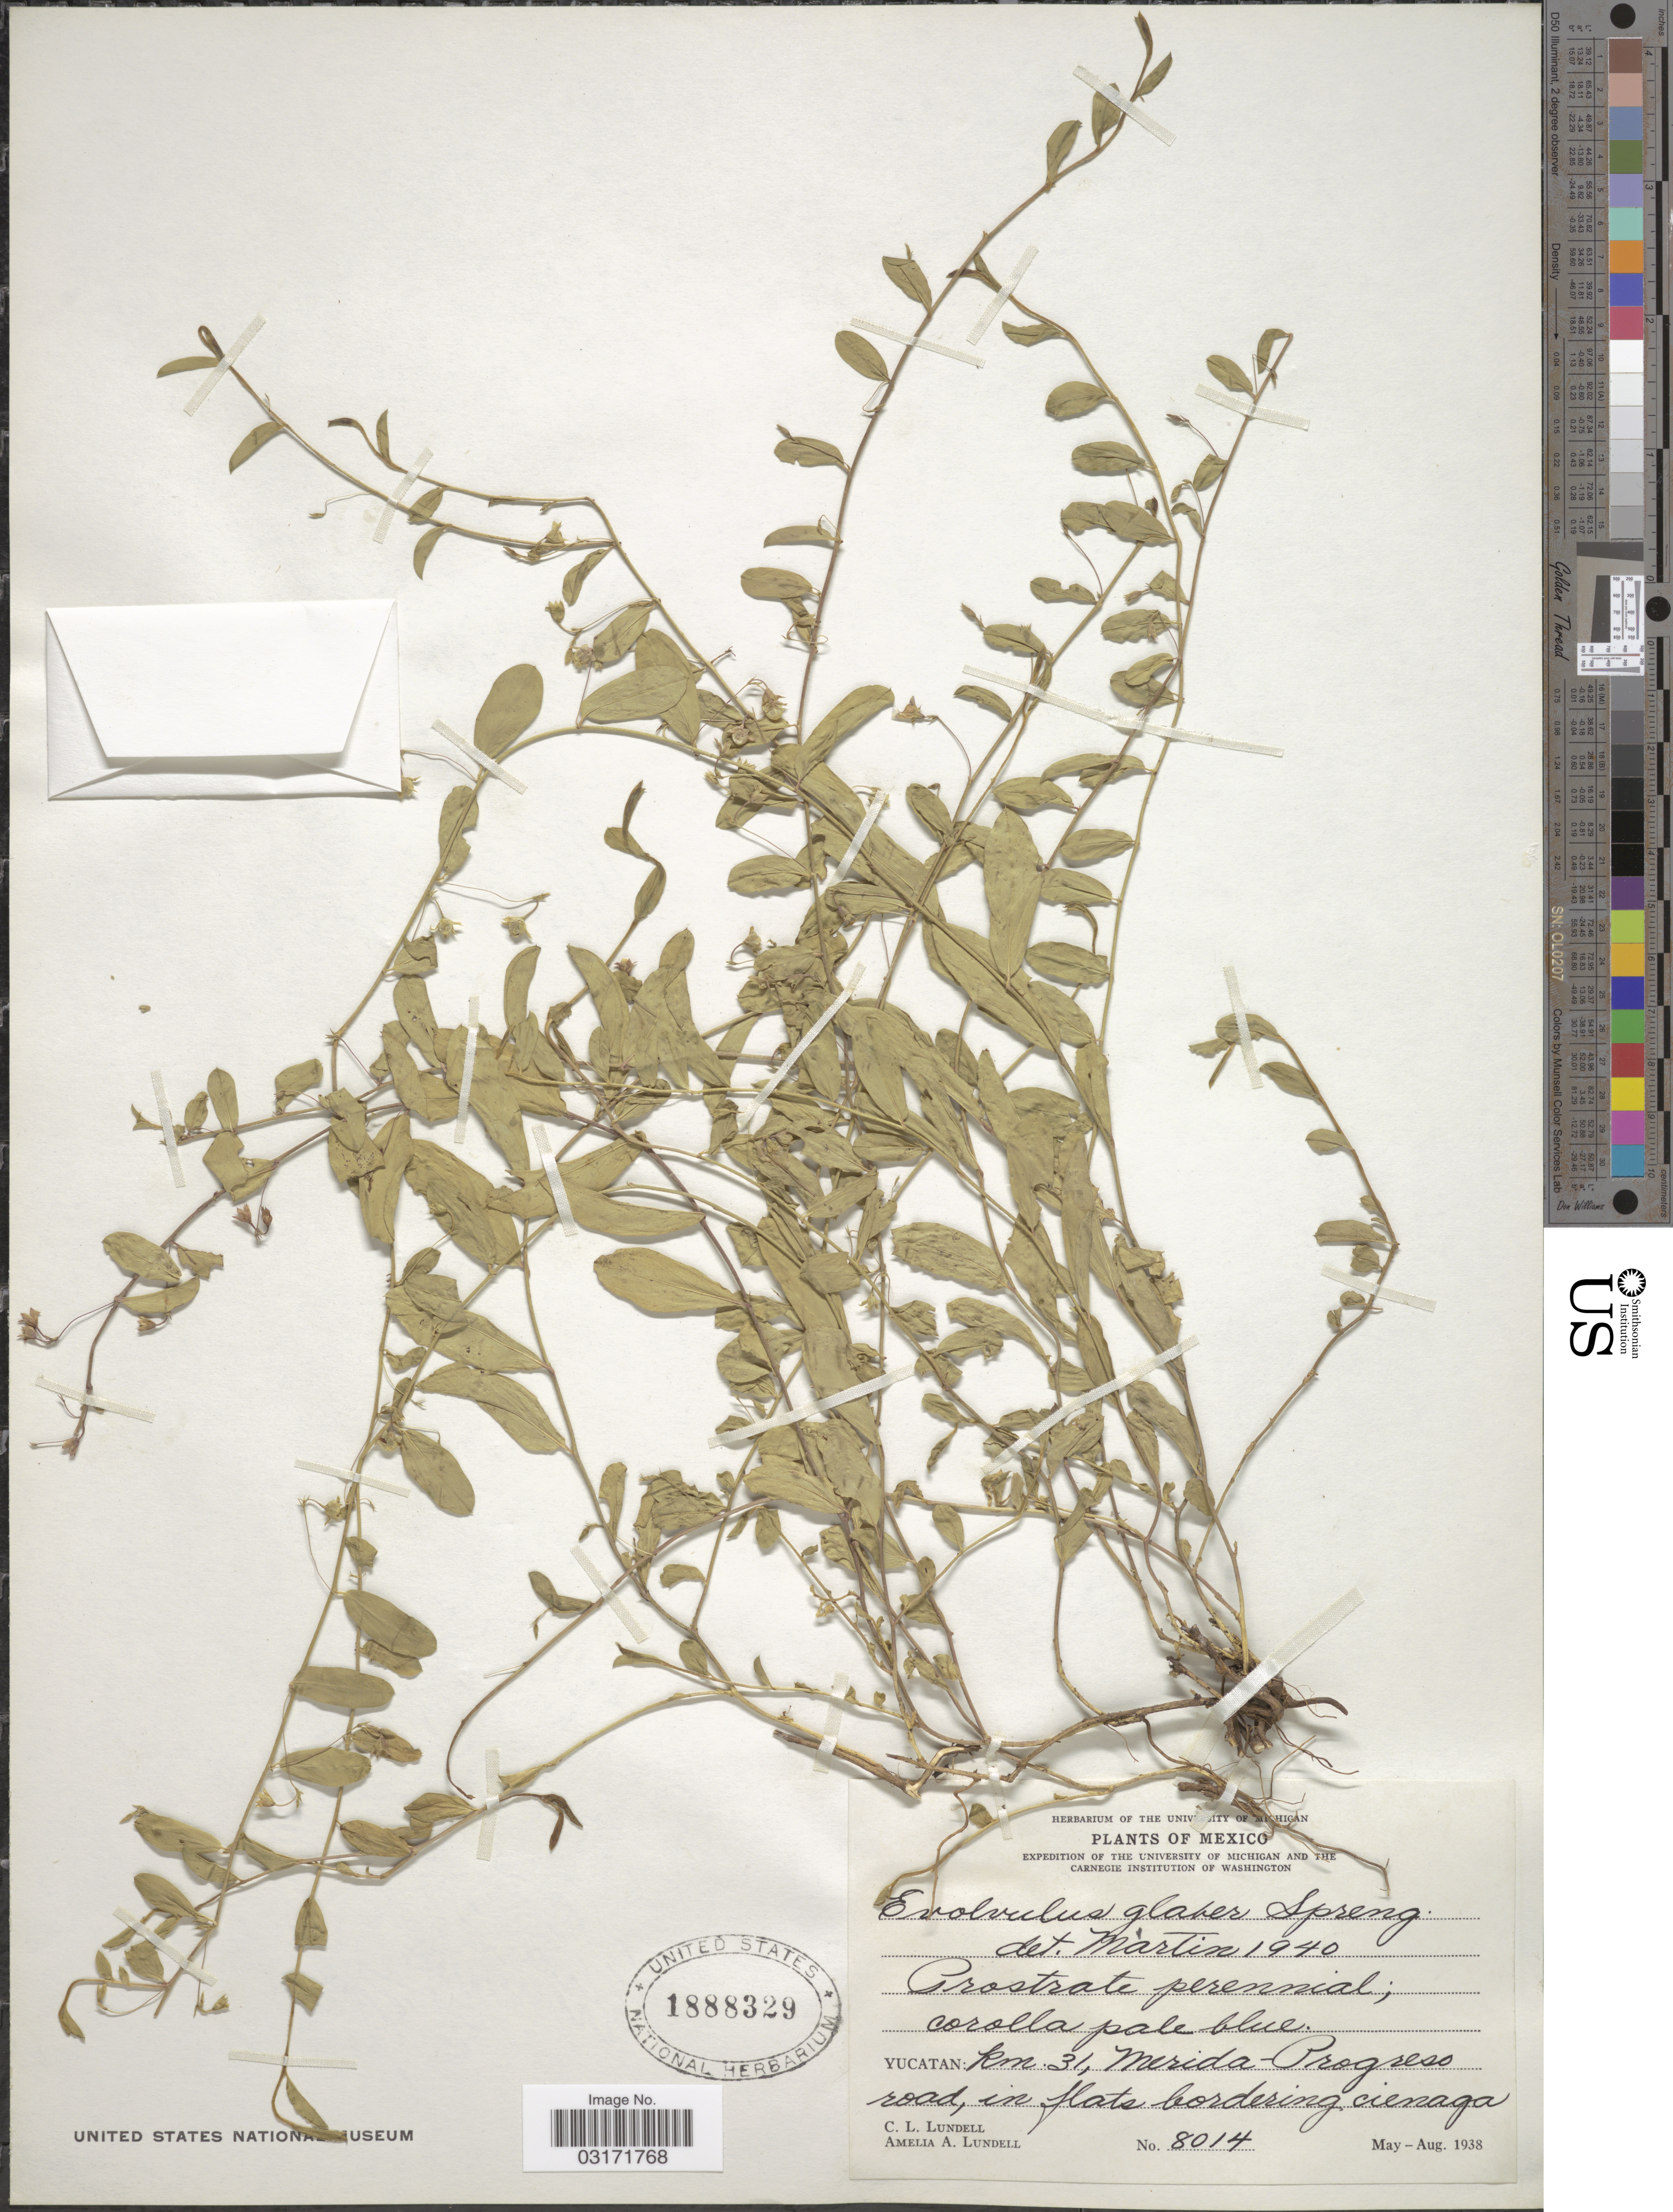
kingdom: Plantae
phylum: Tracheophyta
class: Magnoliopsida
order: Solanales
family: Convolvulaceae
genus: Evolvulus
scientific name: Evolvulus glaber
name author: Spreng.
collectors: C. L. Lundell & A. A. Lundell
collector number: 8014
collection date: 1938-05/1938-08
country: Mexico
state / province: Yucatán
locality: Km. 31, Merida-Progress road, in flats bordering cienaga.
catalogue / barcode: US 1888329